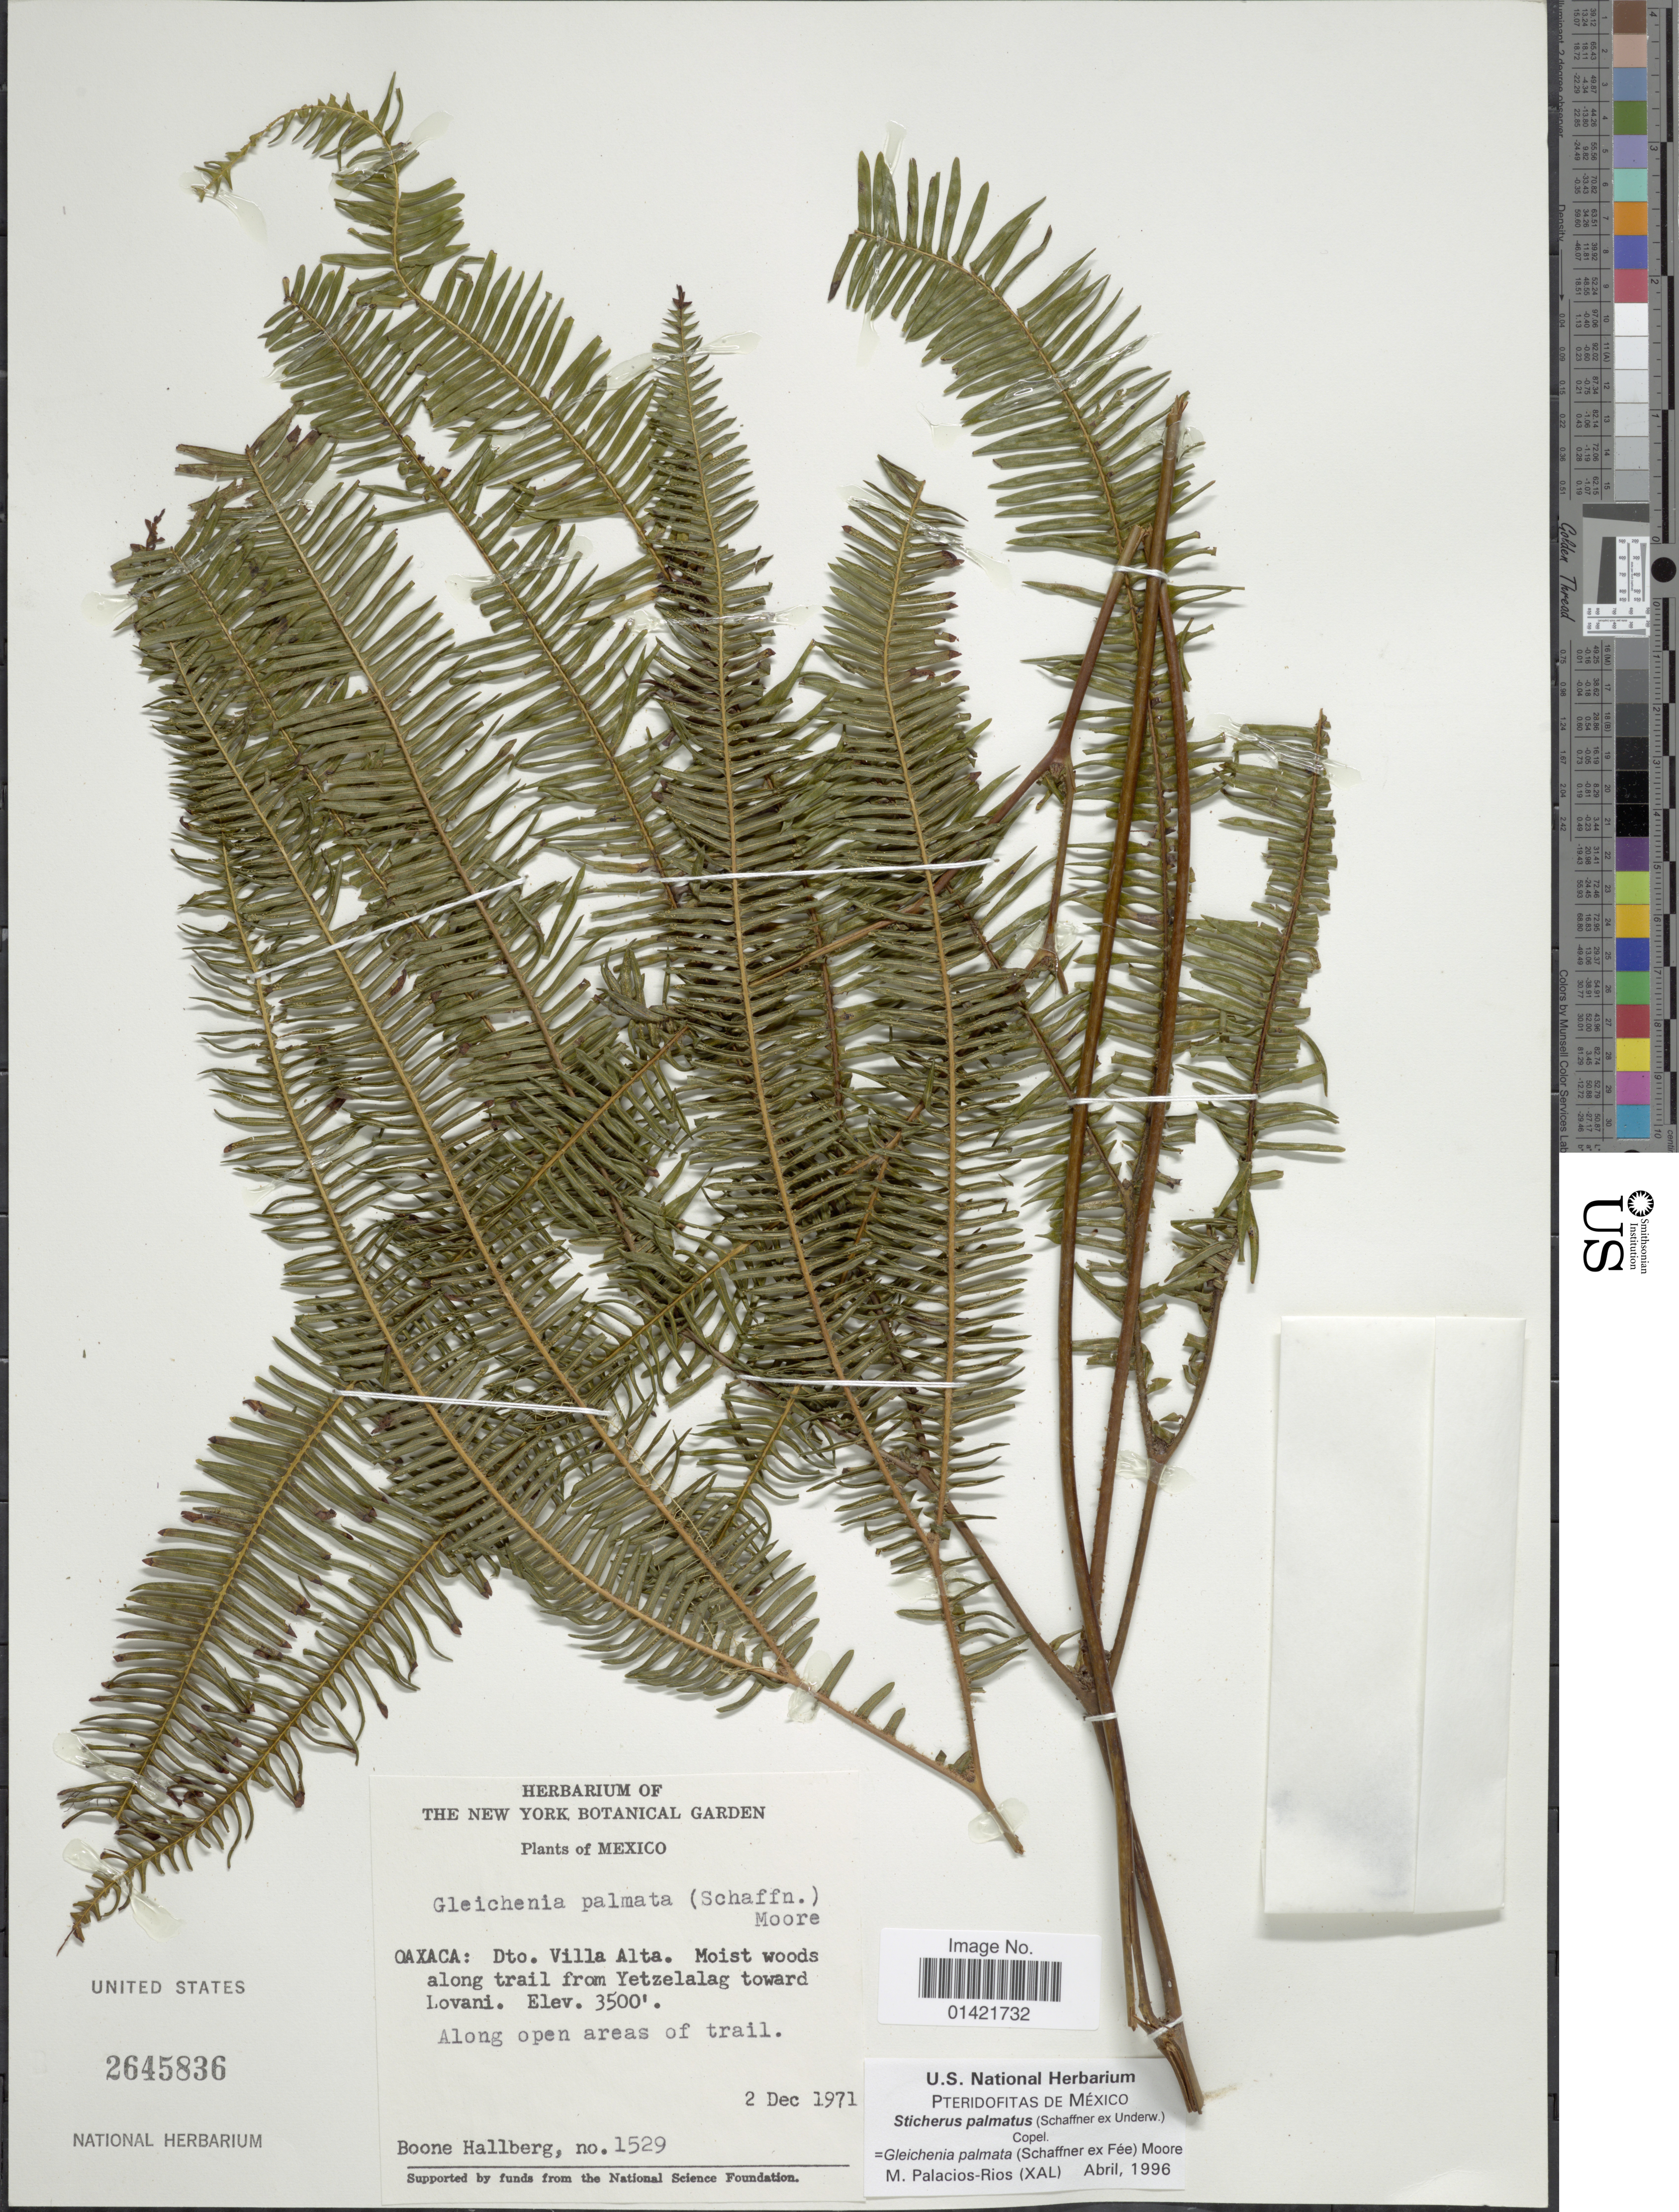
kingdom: Plantae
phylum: Tracheophyta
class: Polypodiopsida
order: Gleicheniales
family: Gleicheniaceae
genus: Sticherus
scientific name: Sticherus furcatus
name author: (L.) Ching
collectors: B. Hallberg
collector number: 1529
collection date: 1971-12-02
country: Mexico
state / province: Oaxaca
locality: Dto, Villa Alta. Moist woods along trail from Yetzelalag toward Lovani. Along open areas of trail.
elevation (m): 1067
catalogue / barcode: US 2645836